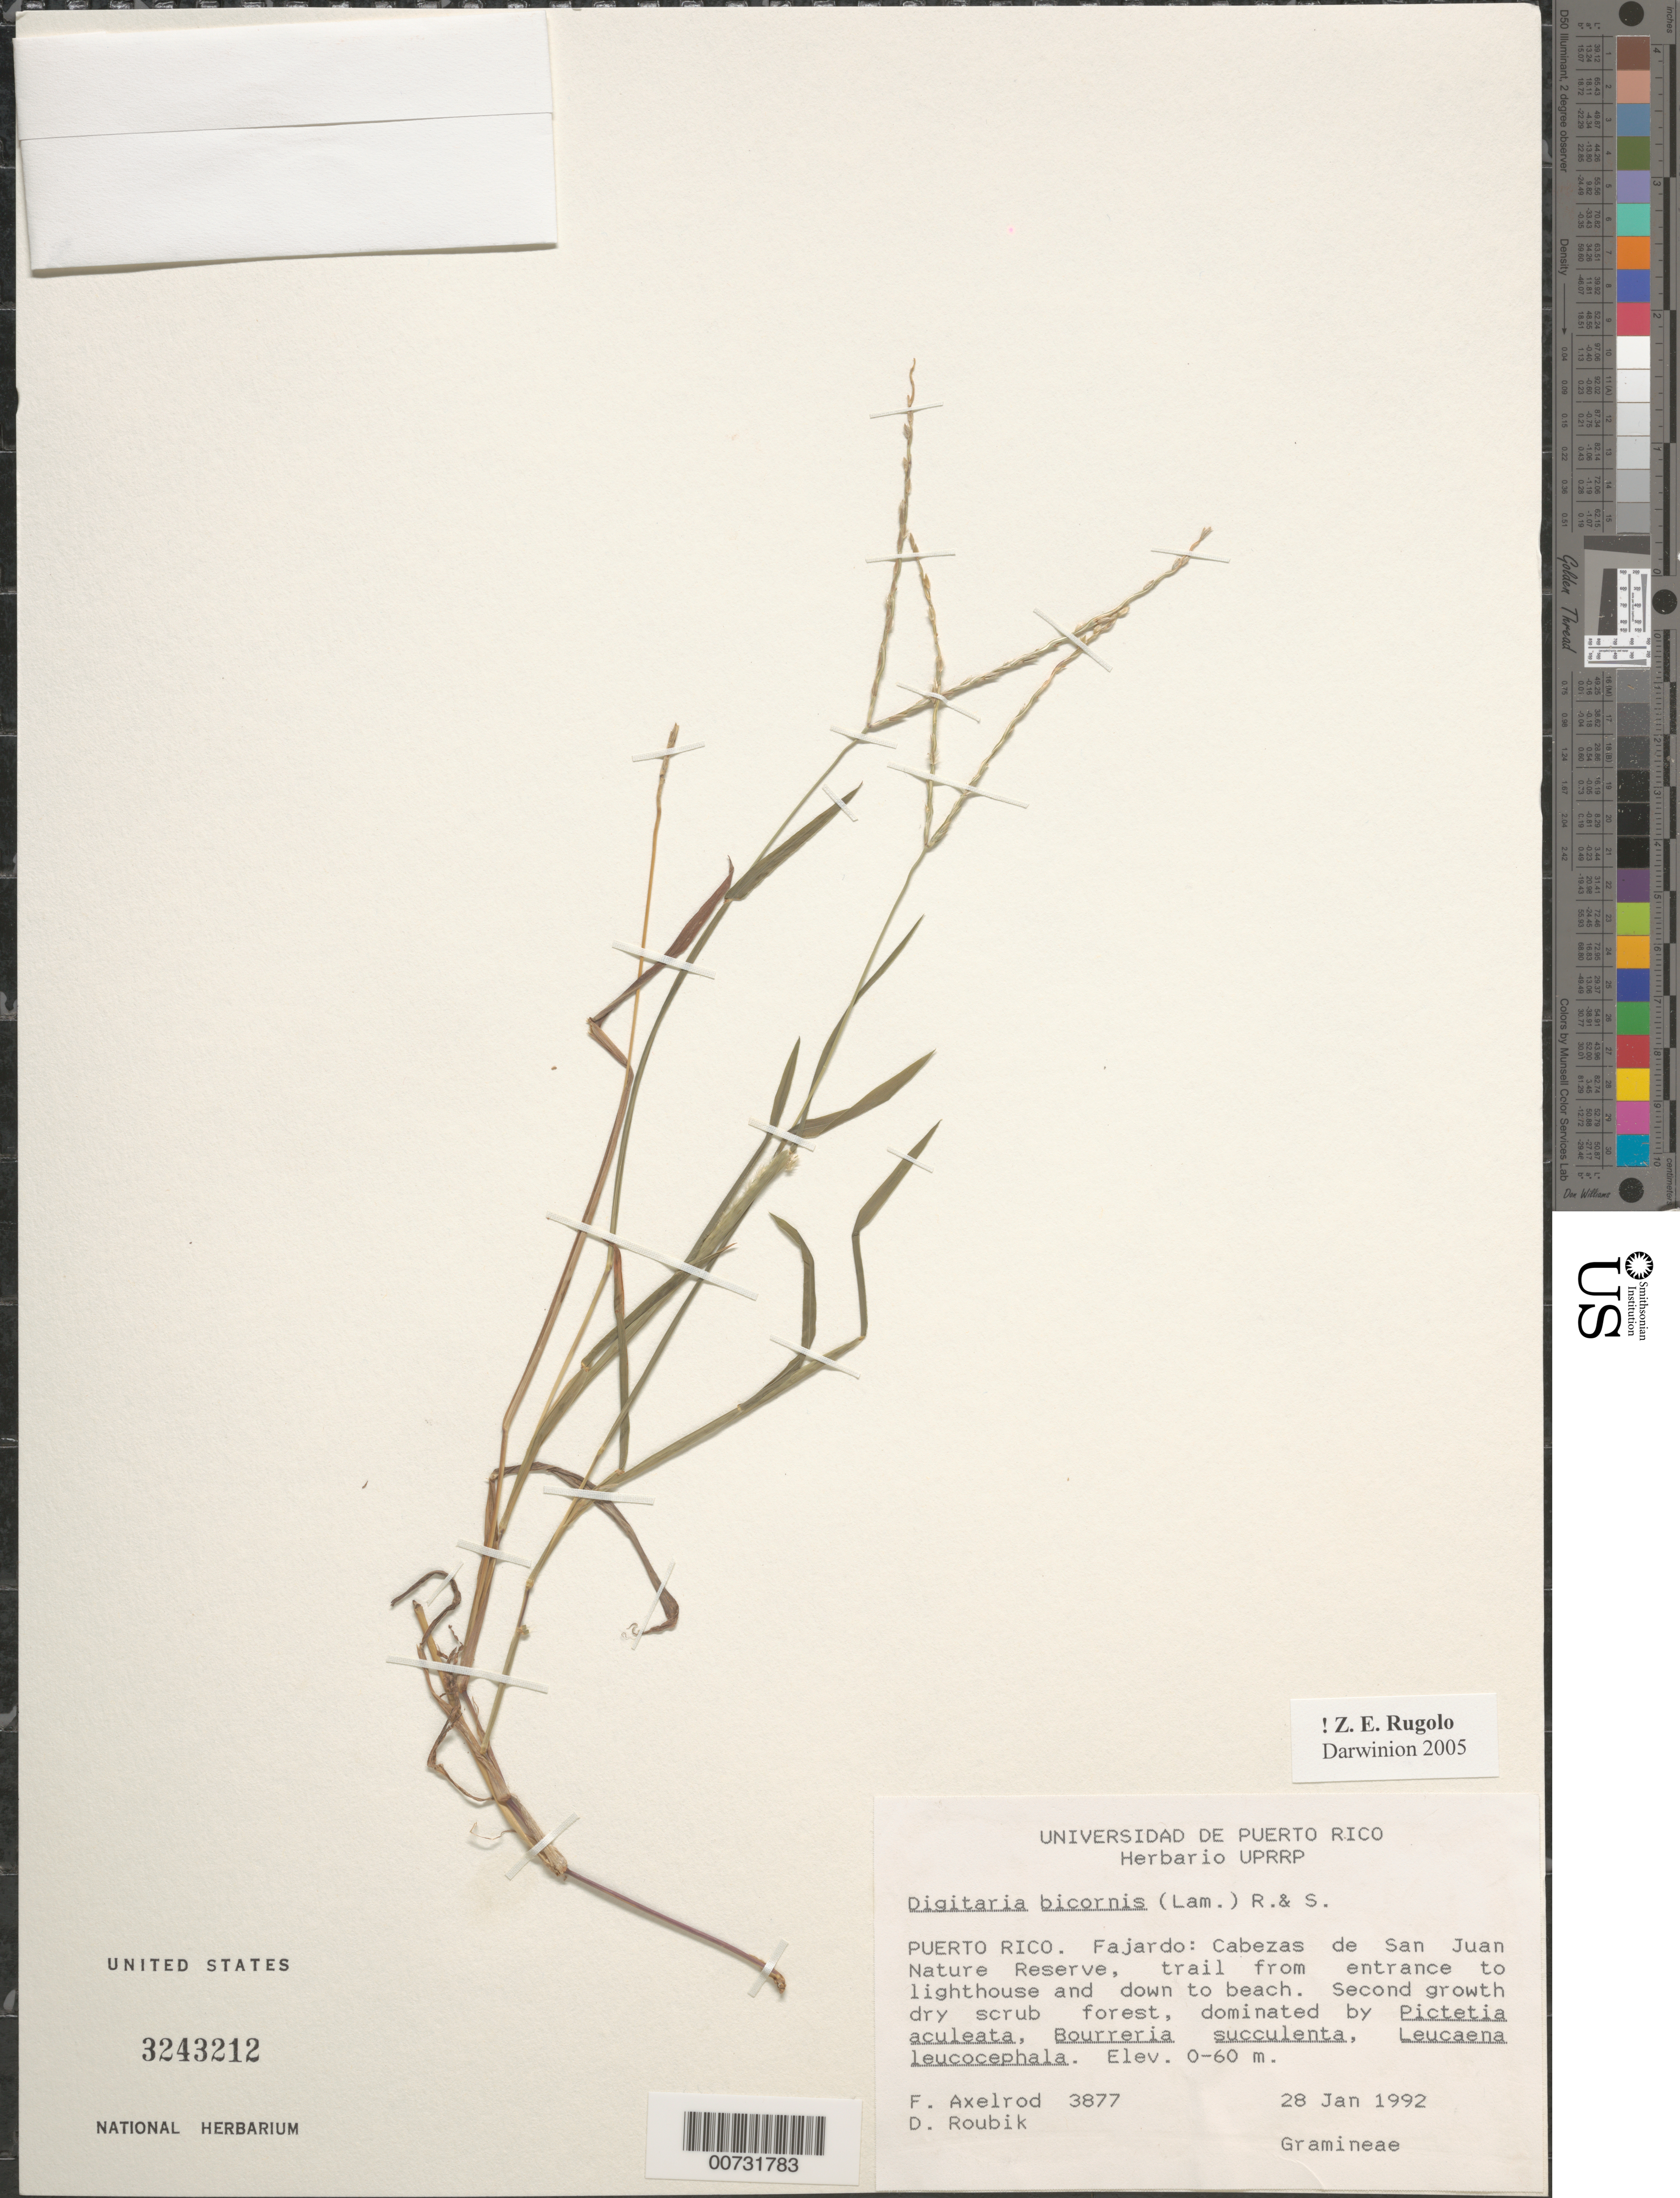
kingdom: Plantae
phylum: Tracheophyta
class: Liliopsida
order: Poales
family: Poaceae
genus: Digitaria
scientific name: Digitaria bicornis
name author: (Lam.) Roem. & Schult.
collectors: F. S. Axelrod & D. Roubik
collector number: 3877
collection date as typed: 28 Jan 1992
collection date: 1992-01-28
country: Puerto Rico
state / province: Fajardo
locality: Fajardo: Cabezas de San Juan Nature Reserve, trail from entrance to lighthouse and down the beach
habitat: Second growth dry scrub forest, dominated by Pictetia aculeata, Bourreria succulenta, Leucaena leucocephala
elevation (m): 0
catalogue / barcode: US 3243212